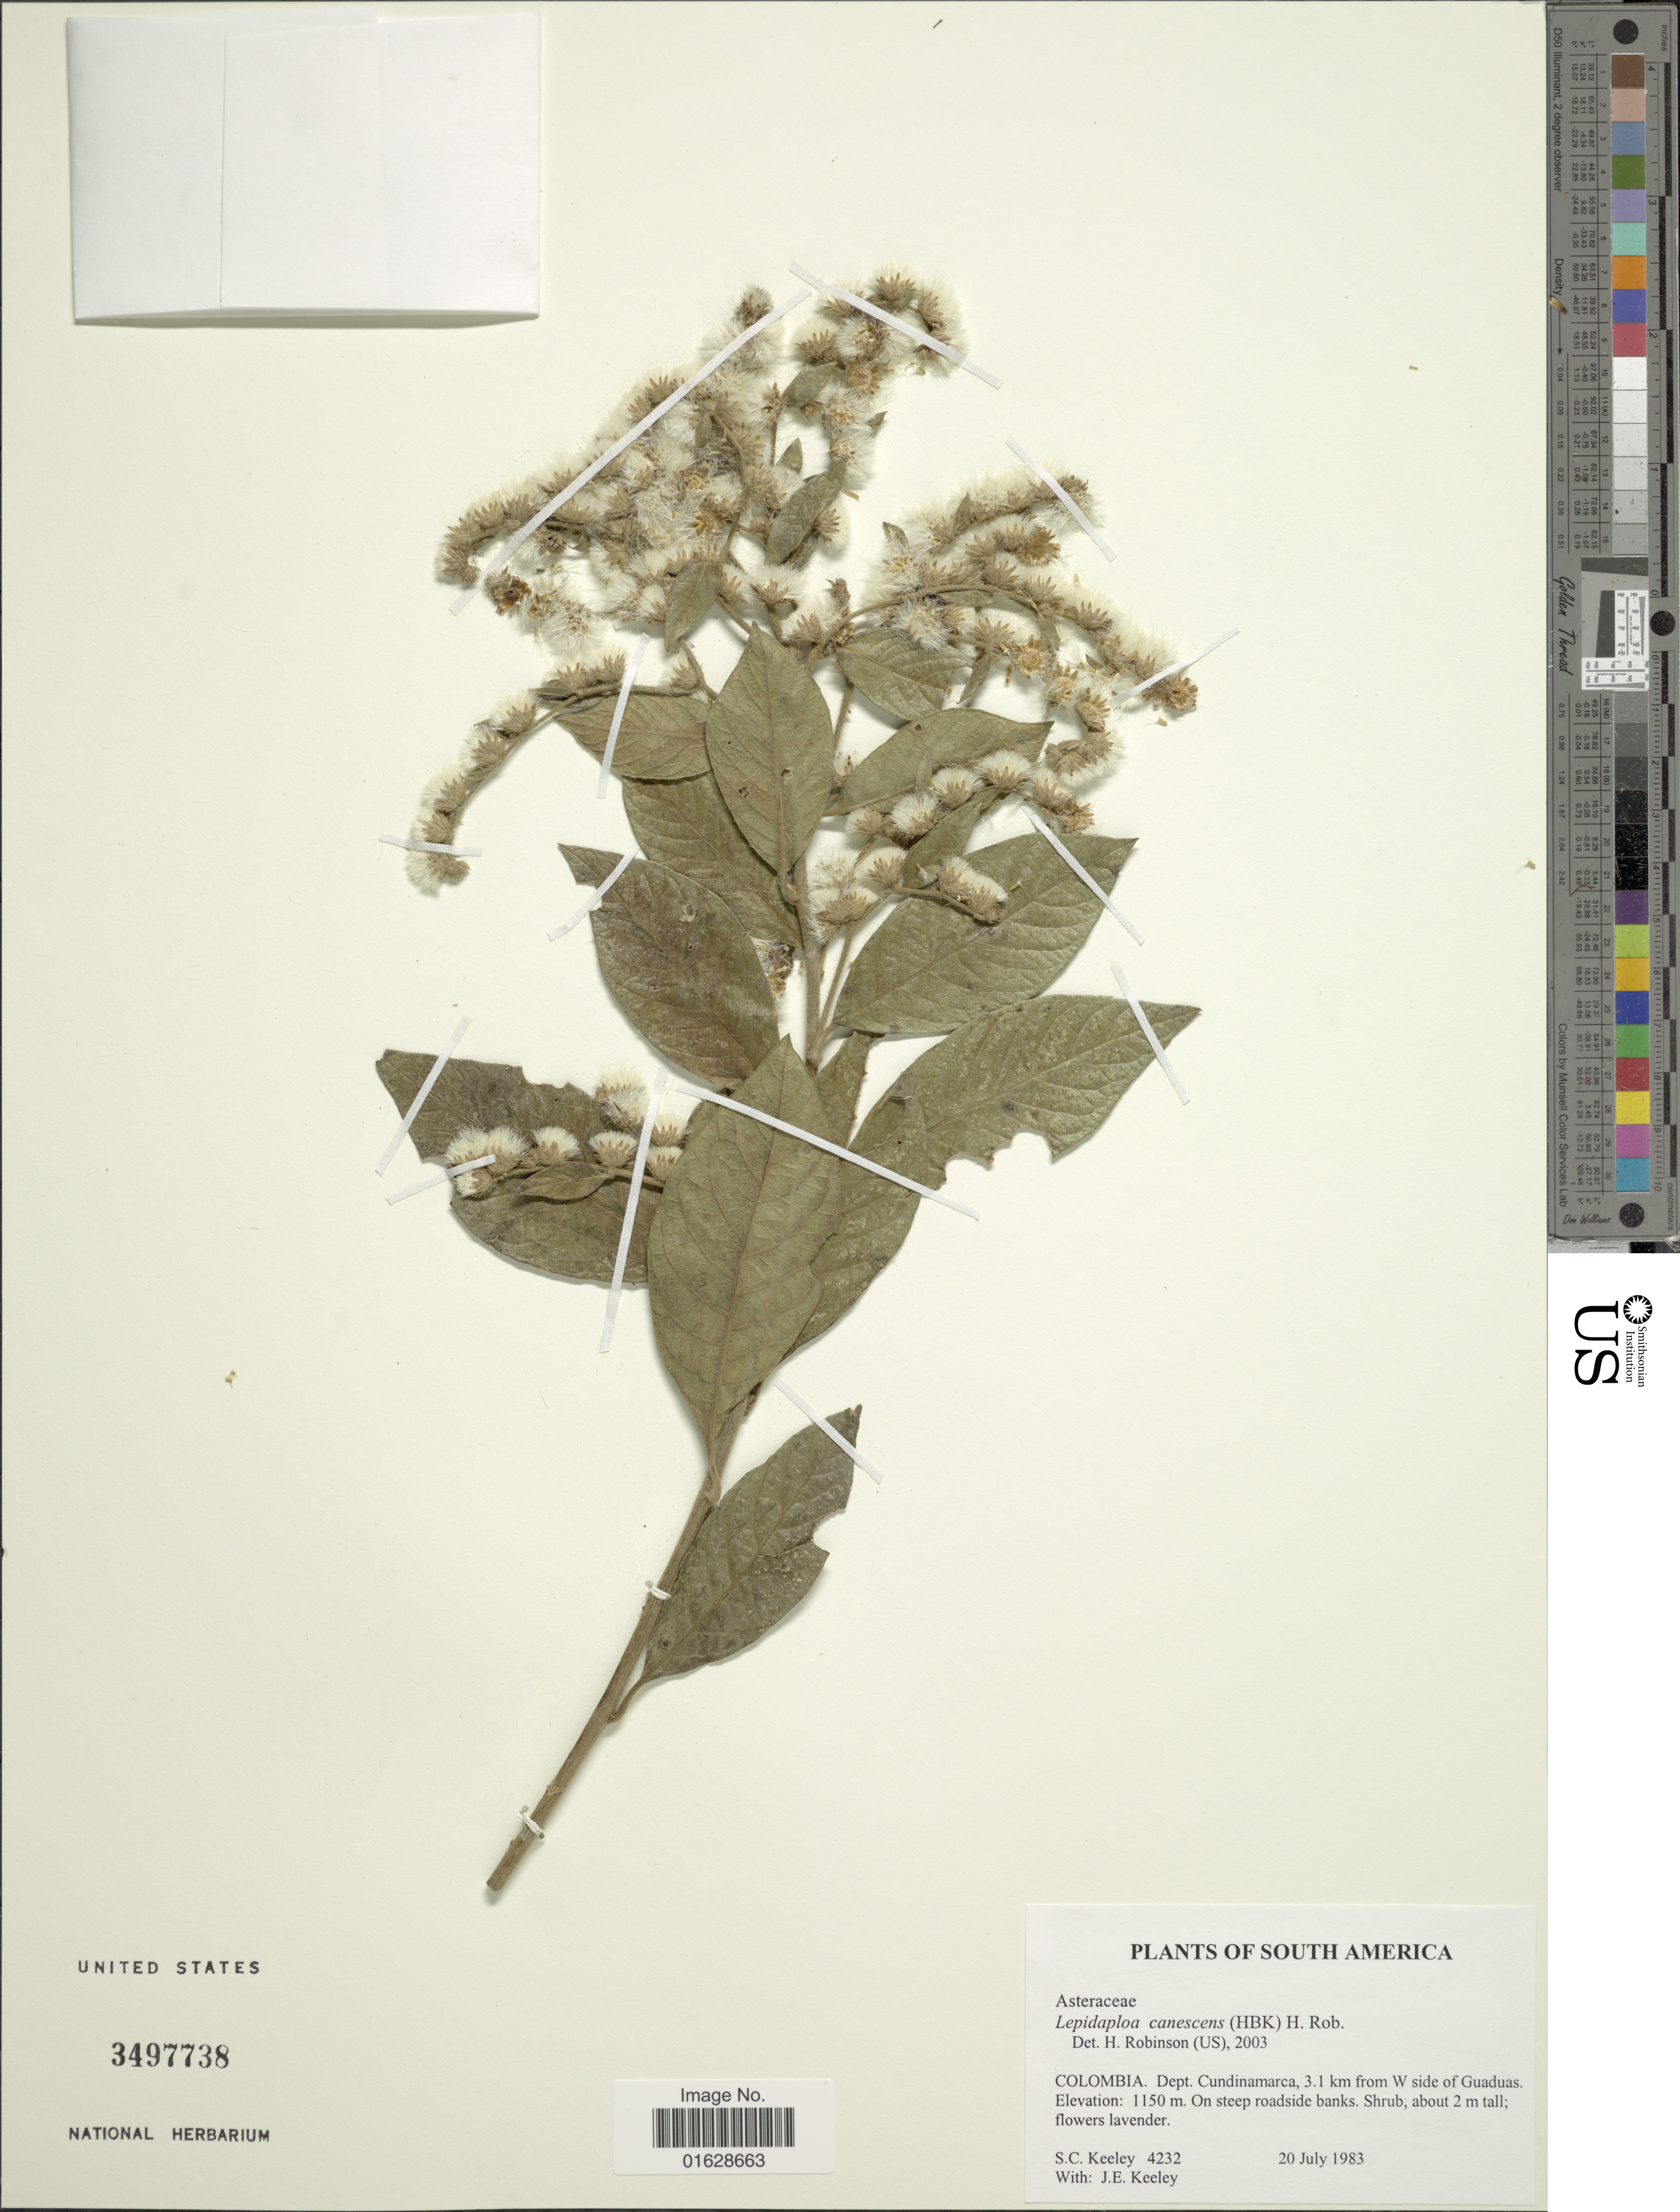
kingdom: Plantae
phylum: Tracheophyta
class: Magnoliopsida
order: Asterales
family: Asteraceae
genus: Lepidaploa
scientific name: Lepidaploa canescens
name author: (Kunth) H. Rob.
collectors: S. C. Keeley & J. E. Keeley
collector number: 4232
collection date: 1983-07-20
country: Colombia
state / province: Cundinamarca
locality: Colombia. Dept. Cundinamarca, 3.1 km from W side of Guaduas. On steep roadside banks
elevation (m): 1150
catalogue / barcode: US 3497738